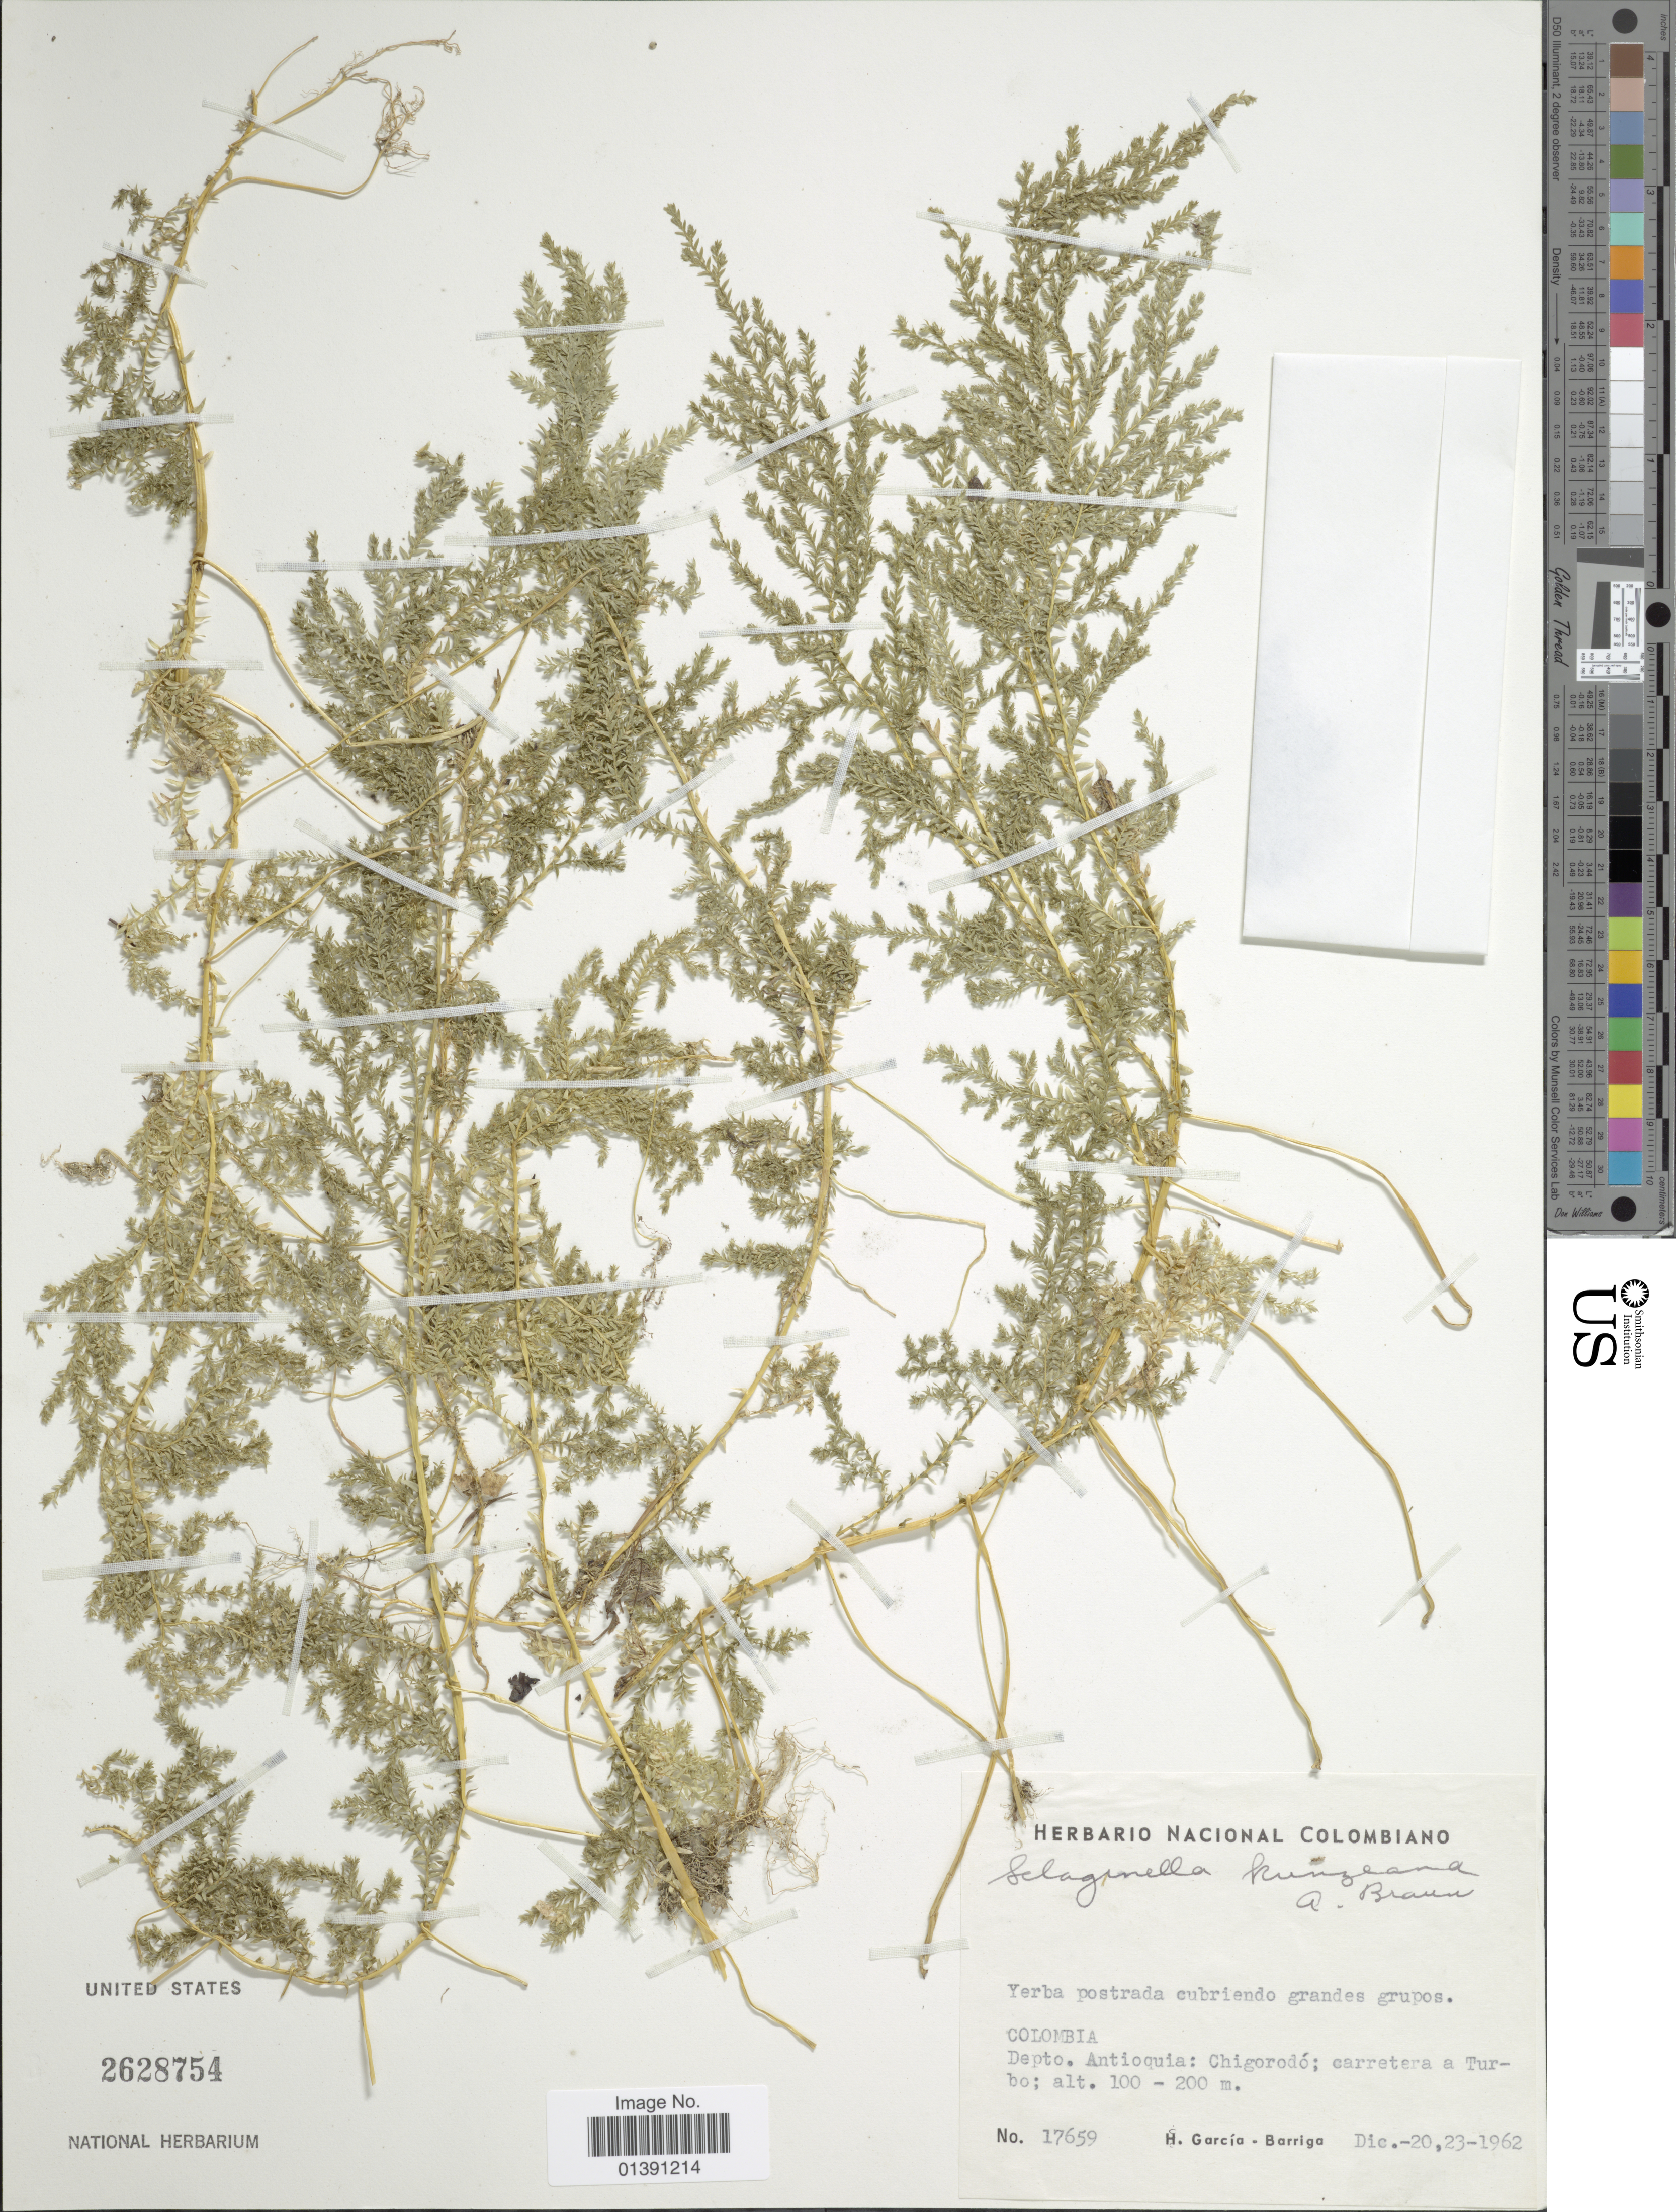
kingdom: Plantae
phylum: Tracheophyta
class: Lycopodiopsida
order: Selaginellales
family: Selaginellaceae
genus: Selaginella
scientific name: Selaginella kunzeana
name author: A. Br.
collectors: H. García Barriga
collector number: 17659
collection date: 1962-12-20/1962-12-23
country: Colombia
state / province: Antioquia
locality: Chigorodó; carretera a Turbo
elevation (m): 100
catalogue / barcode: US 2628754